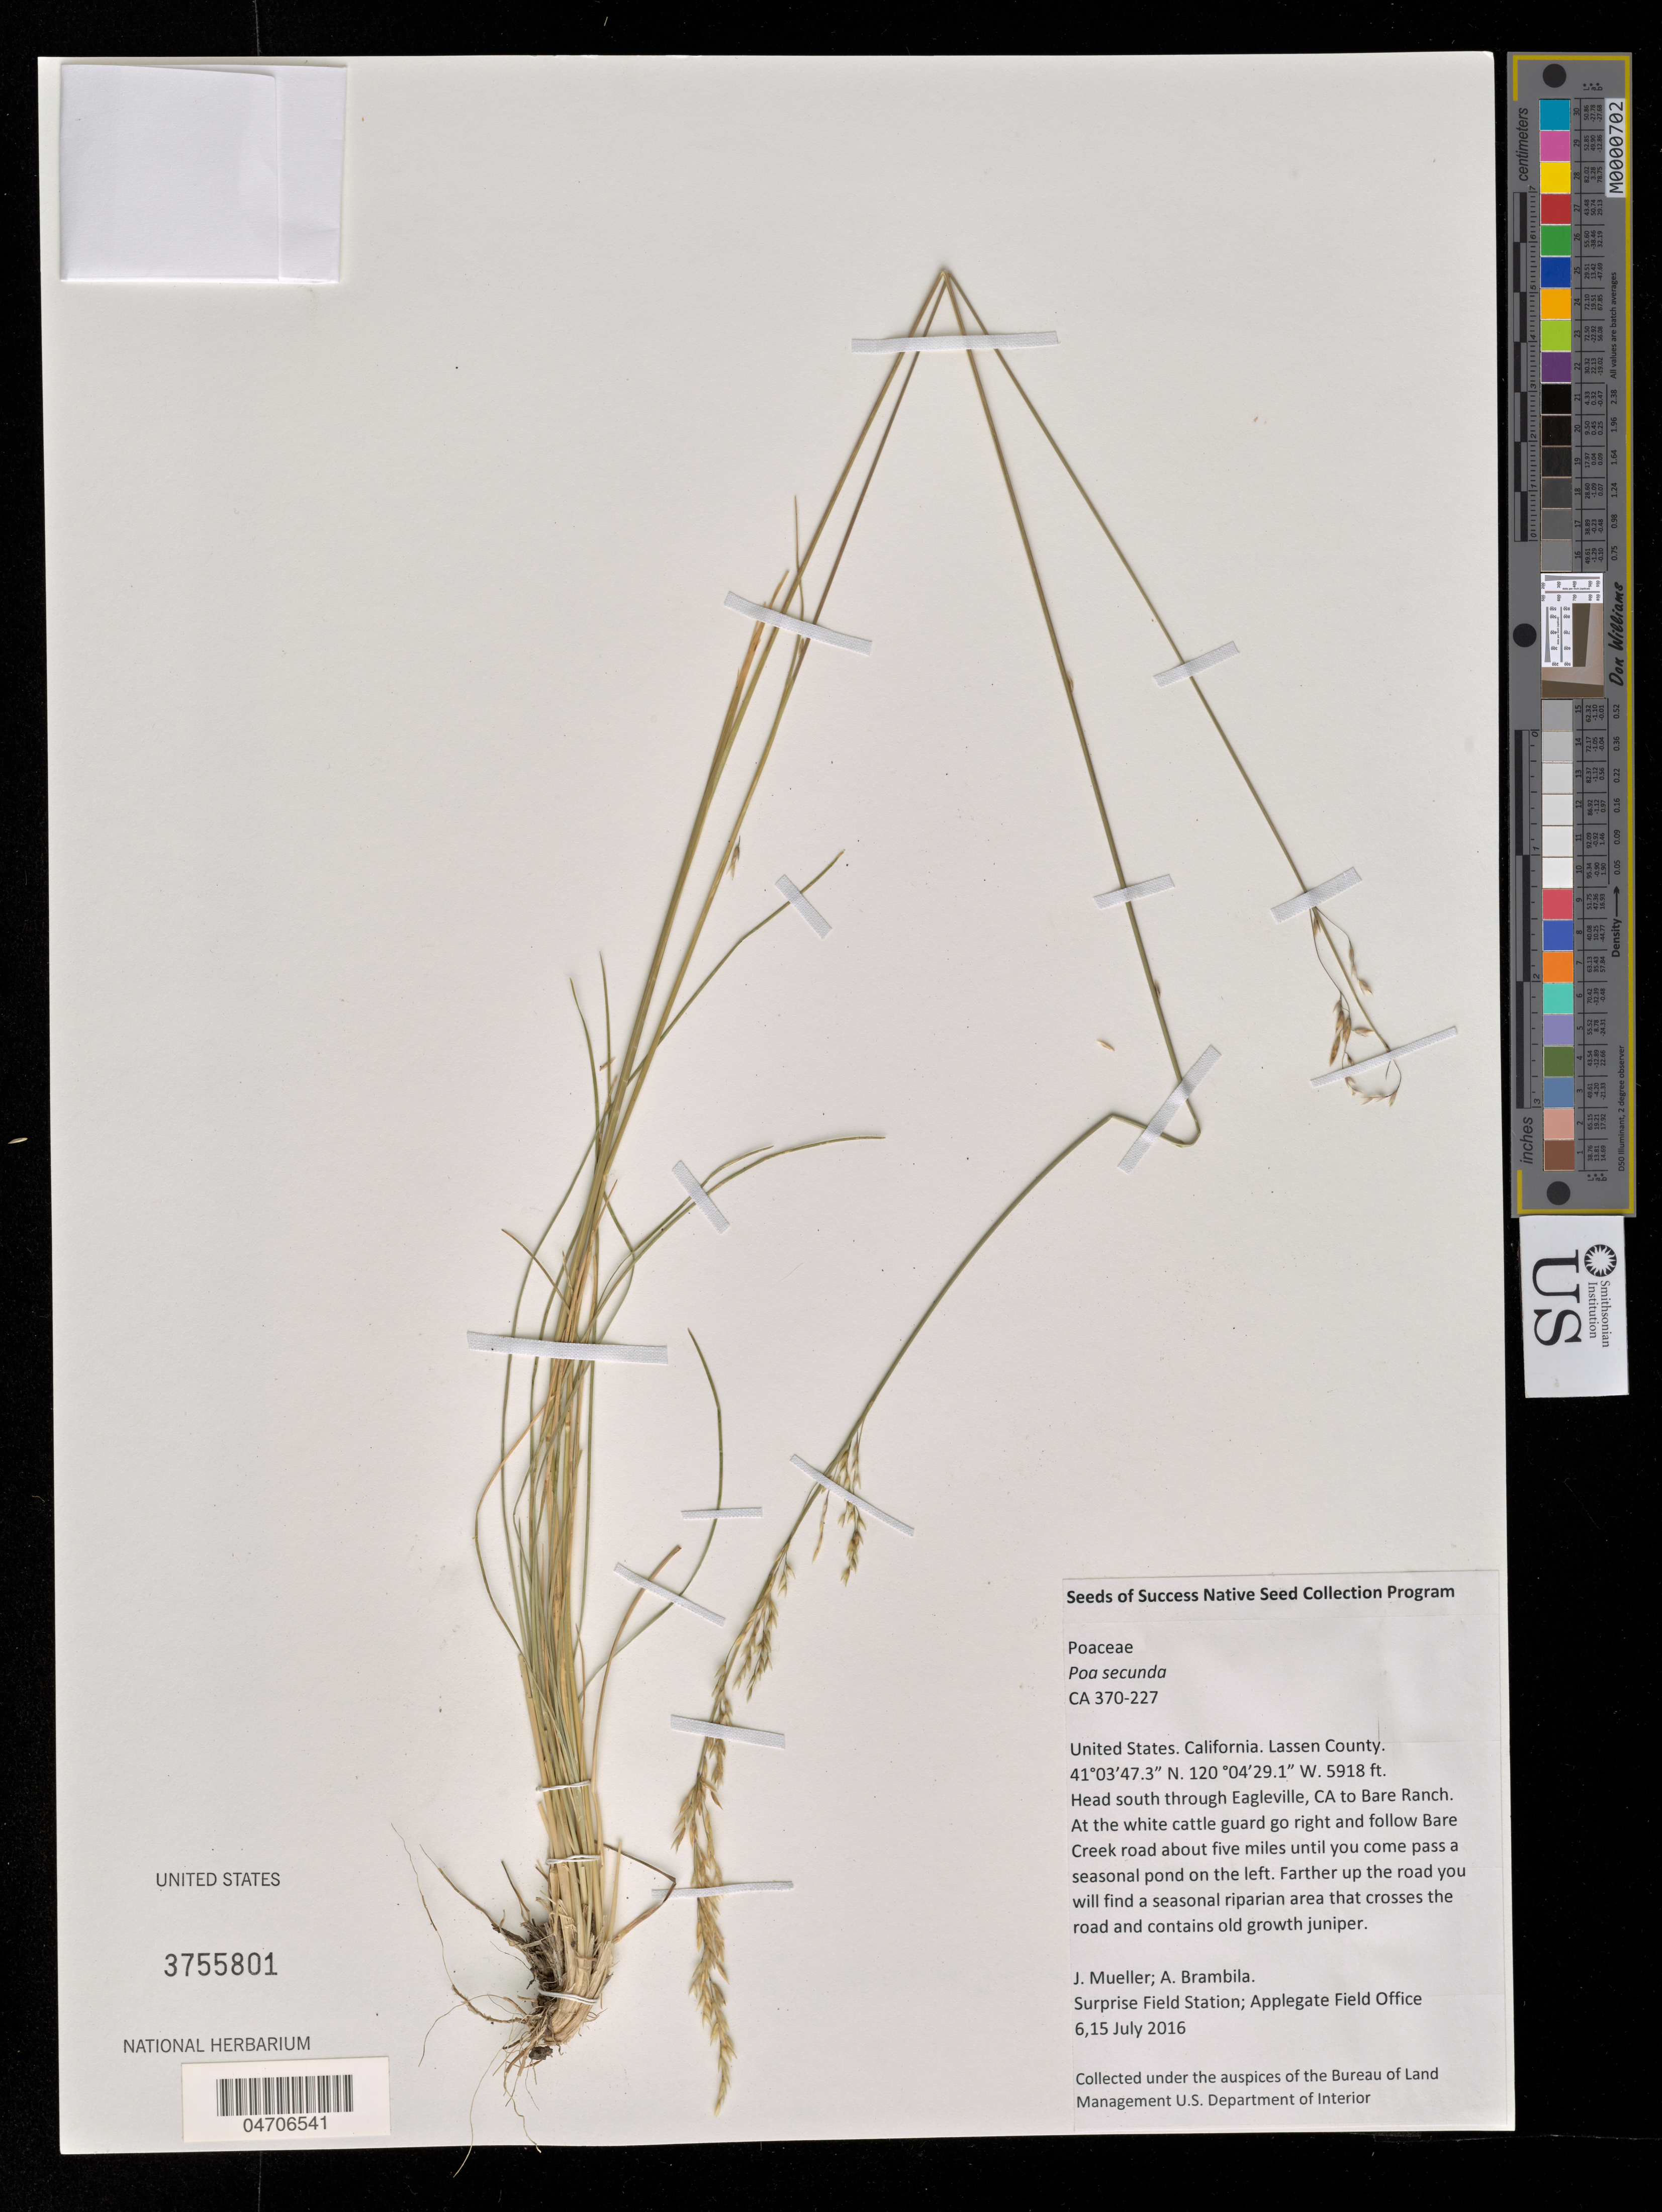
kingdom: Plantae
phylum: Tracheophyta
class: Liliopsida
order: Poales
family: Poaceae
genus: Poa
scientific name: Poa secunda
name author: J. Presl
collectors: J. Mueller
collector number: CA370-227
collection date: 2016-07-06/2016-07-15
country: United States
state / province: California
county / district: Lassen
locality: Lassen County. Head south through Eagleville, CA to Bare Ranch. At the white cattle guard go right and follow Bare Creek road about five miles until you come pass a seasonal pond on the left. Farther up the road you will find a seasonal riparian area that crosses the road and contains old growth juniper.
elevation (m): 1804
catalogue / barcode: US 3755801